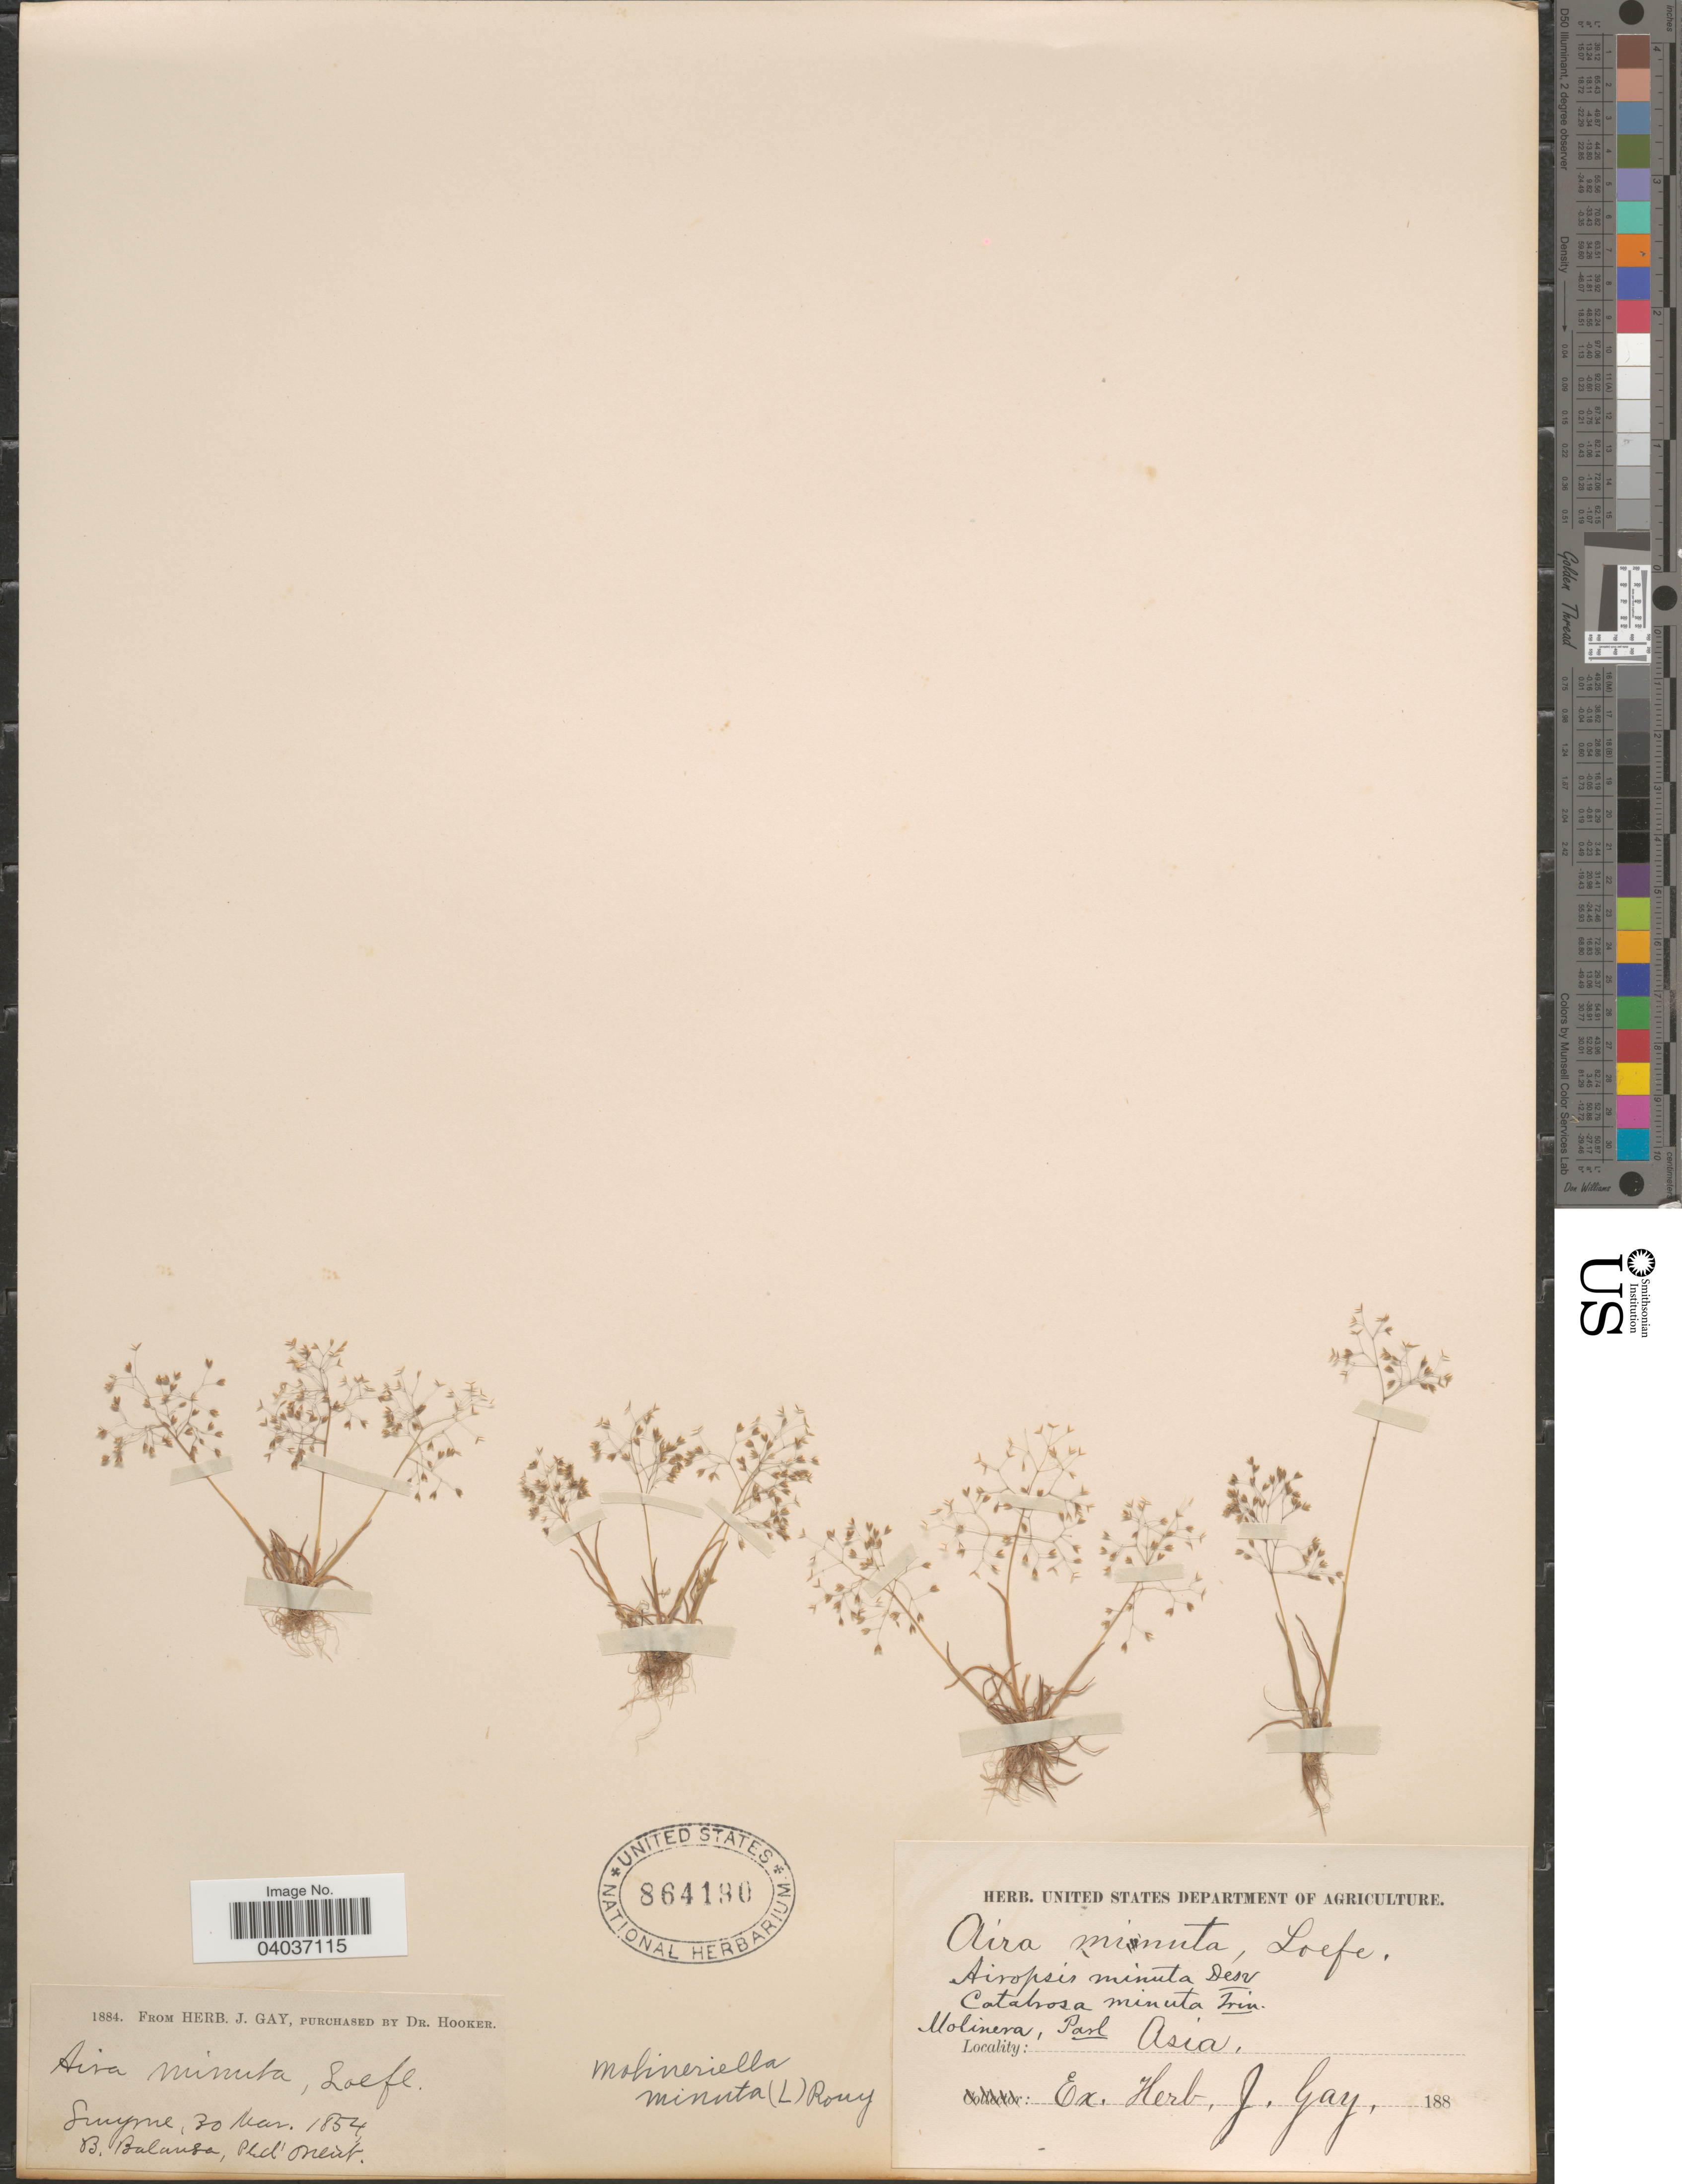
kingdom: Plantae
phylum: Tracheophyta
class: Liliopsida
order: Poales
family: Poaceae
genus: Molineriella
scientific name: Molineriella minuta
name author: (L.) Rouy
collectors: B. Balansa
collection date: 1854-03-30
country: Turkey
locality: Smyrne. D'Orient. Asia.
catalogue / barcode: US 864190